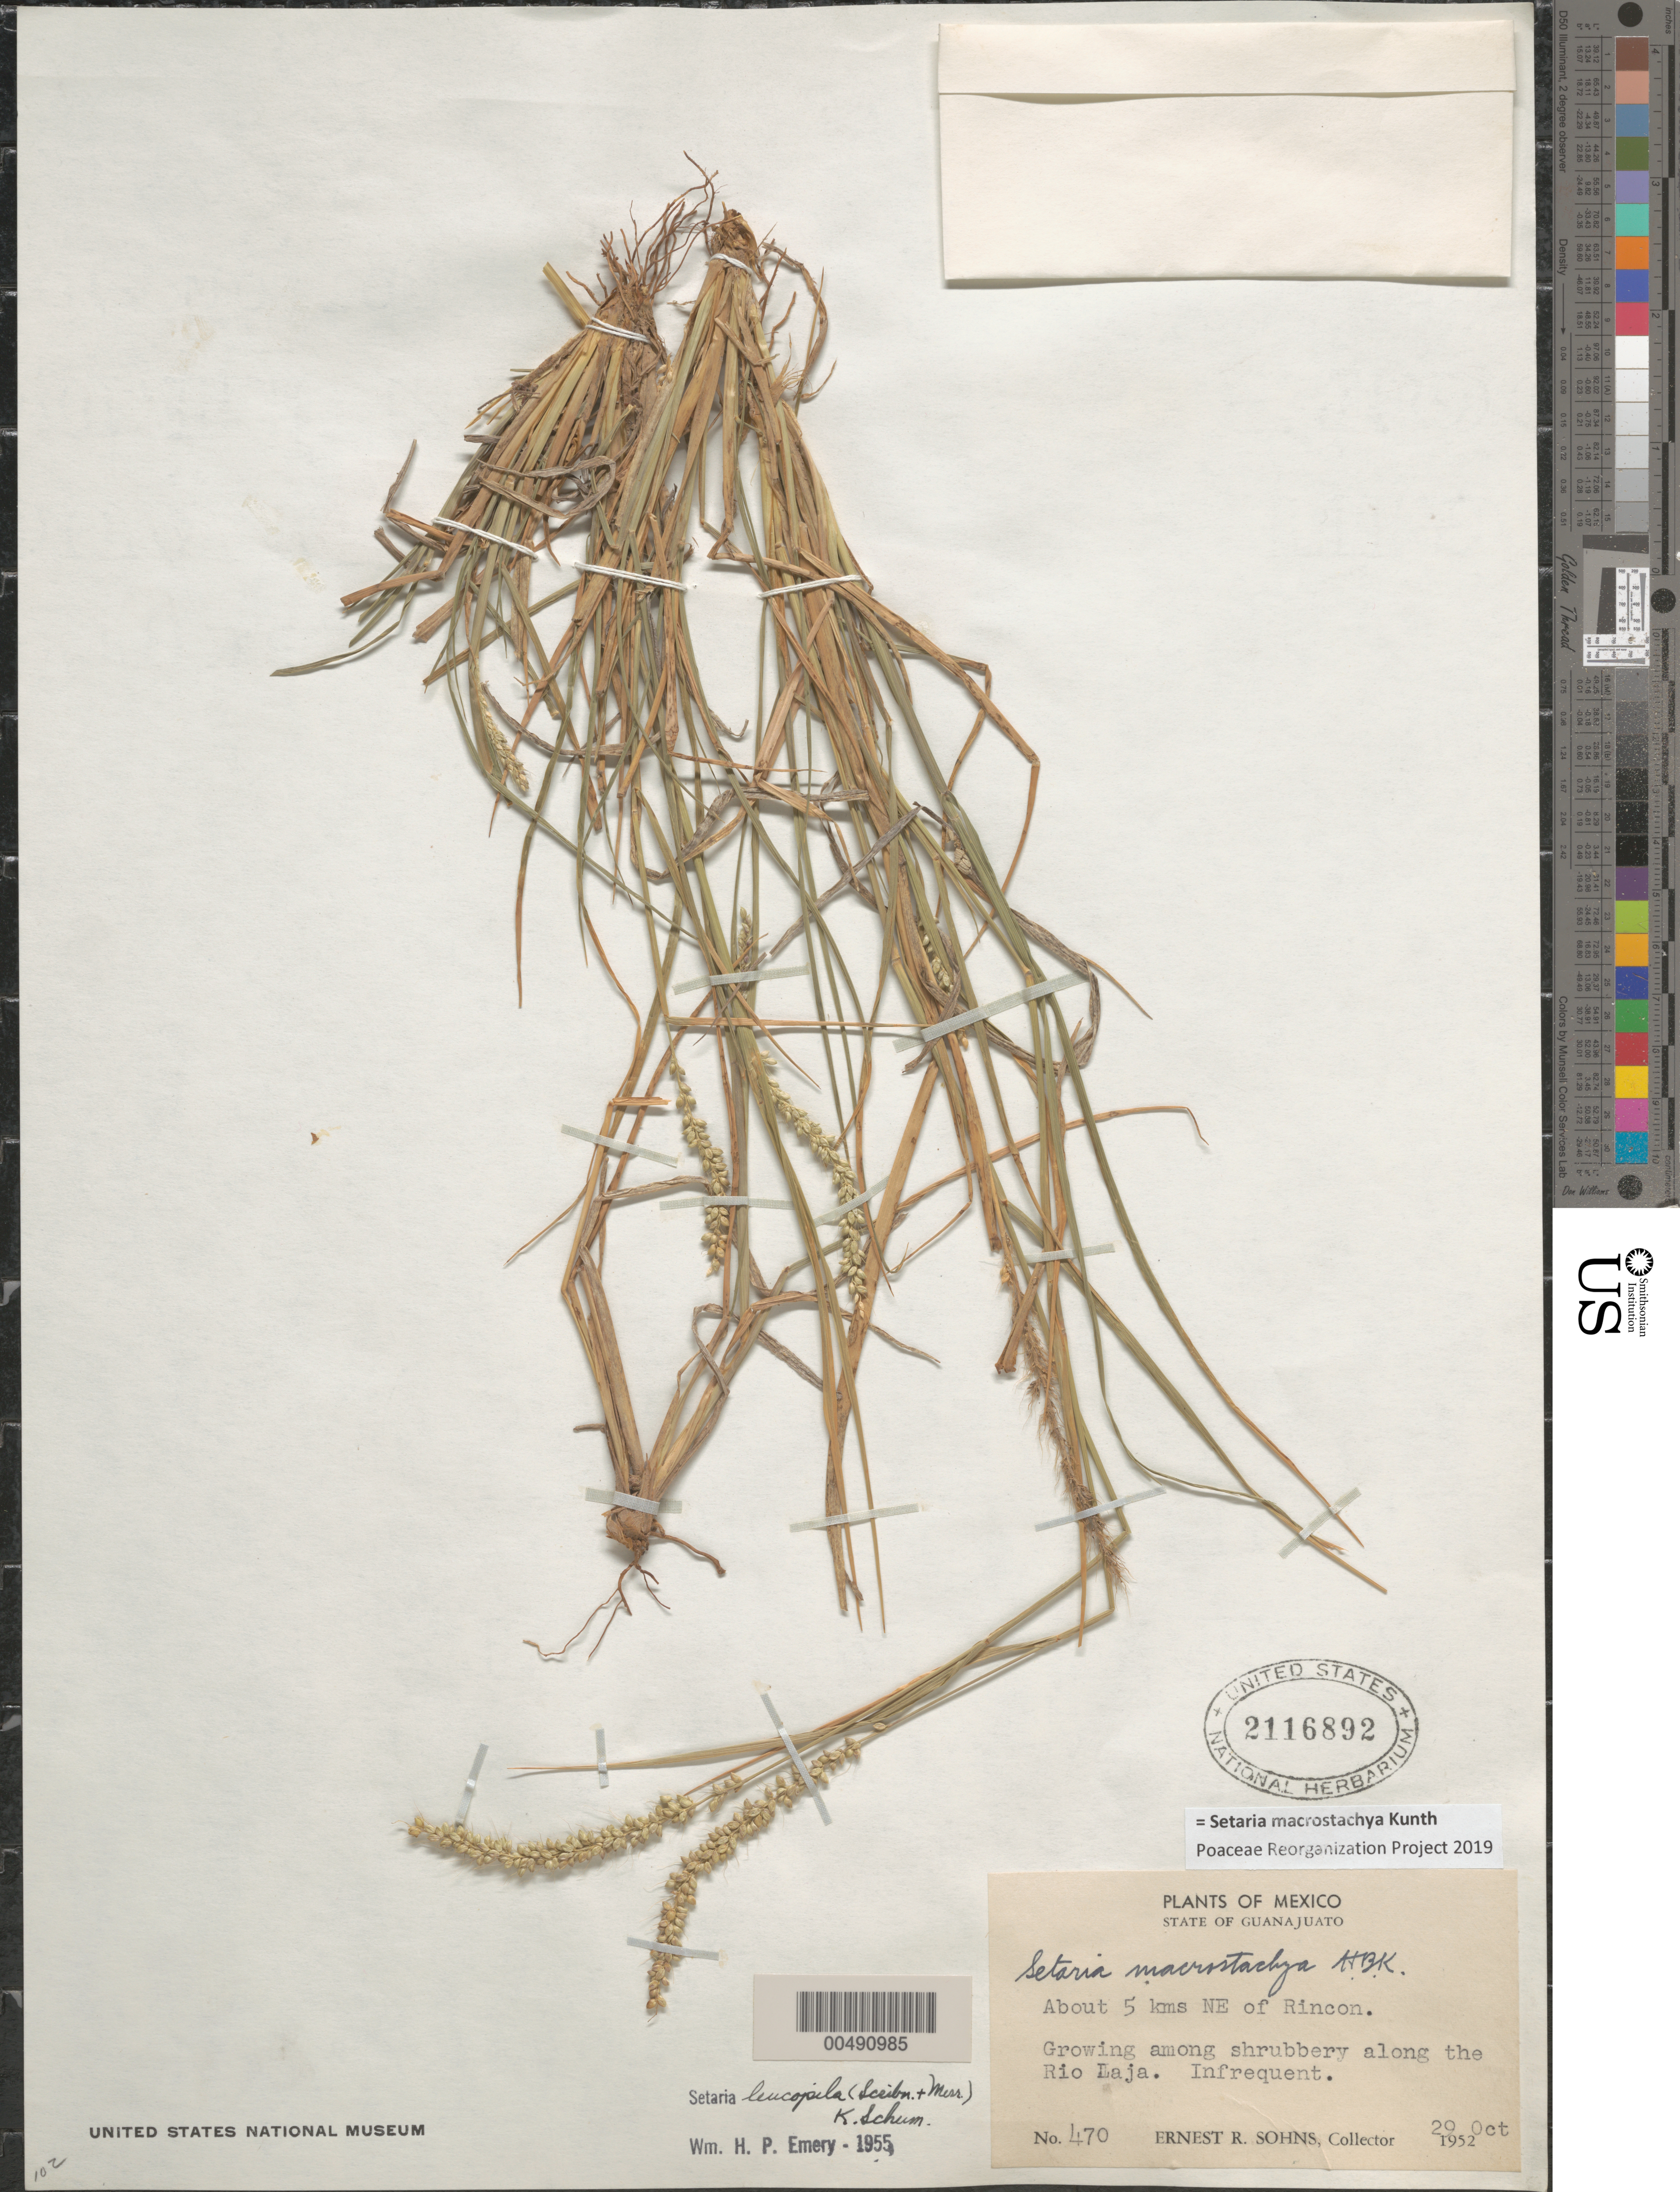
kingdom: Plantae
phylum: Tracheophyta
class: Liliopsida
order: Poales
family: Poaceae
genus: Setaria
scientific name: Setaria macrostachya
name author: Kunth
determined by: Poaceae Reorganization Project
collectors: E. R. Sohns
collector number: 470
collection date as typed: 29 Oct 1952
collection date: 1952-10-29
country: Mexico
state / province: Guanajuato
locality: About 5 km NE of Rincon, along the Rio Laja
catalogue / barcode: US 2116892